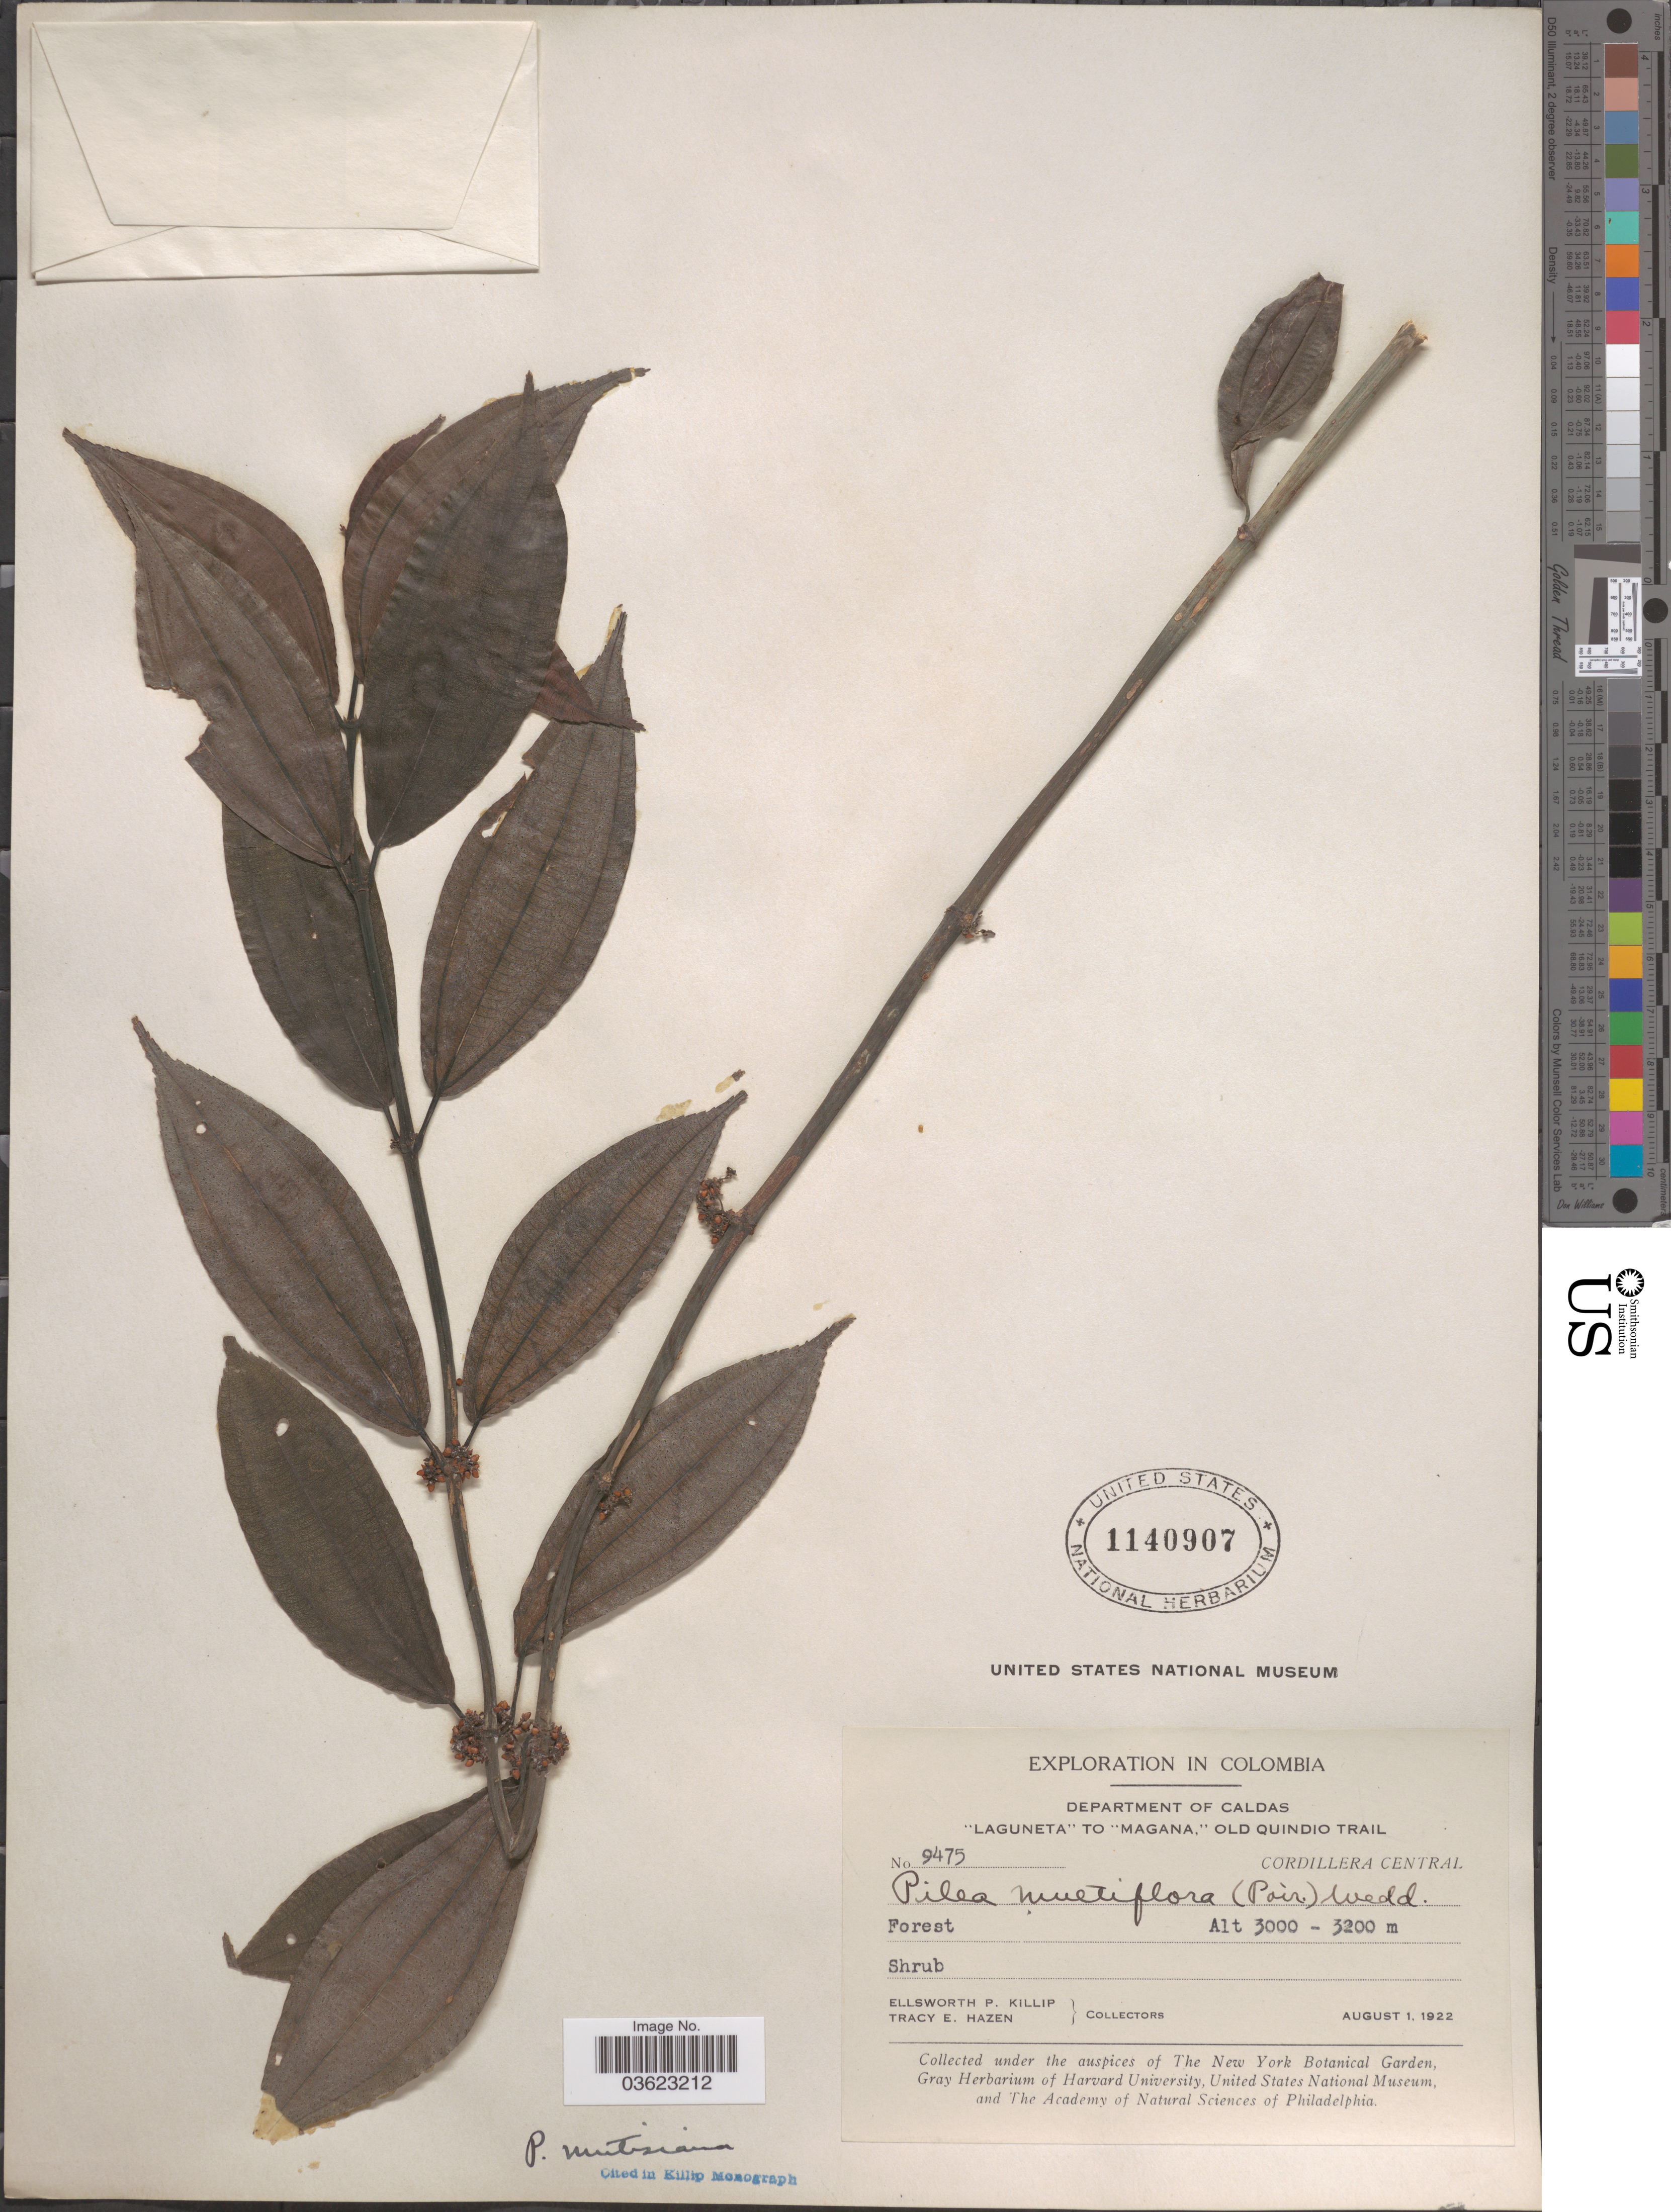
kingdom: Plantae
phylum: Tracheophyta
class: Magnoliopsida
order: Rosales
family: Urticaceae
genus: Pilea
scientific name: Pilea mutisiana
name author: Wedd.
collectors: E. P. Killip & T. E. Hazen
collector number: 9475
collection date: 1922-08-01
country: Colombia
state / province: Caldas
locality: Department of Caldas. "Laguneta" to "Magana," Old Quindio Trail. Cordillera Central.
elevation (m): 3000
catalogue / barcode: US 1140907